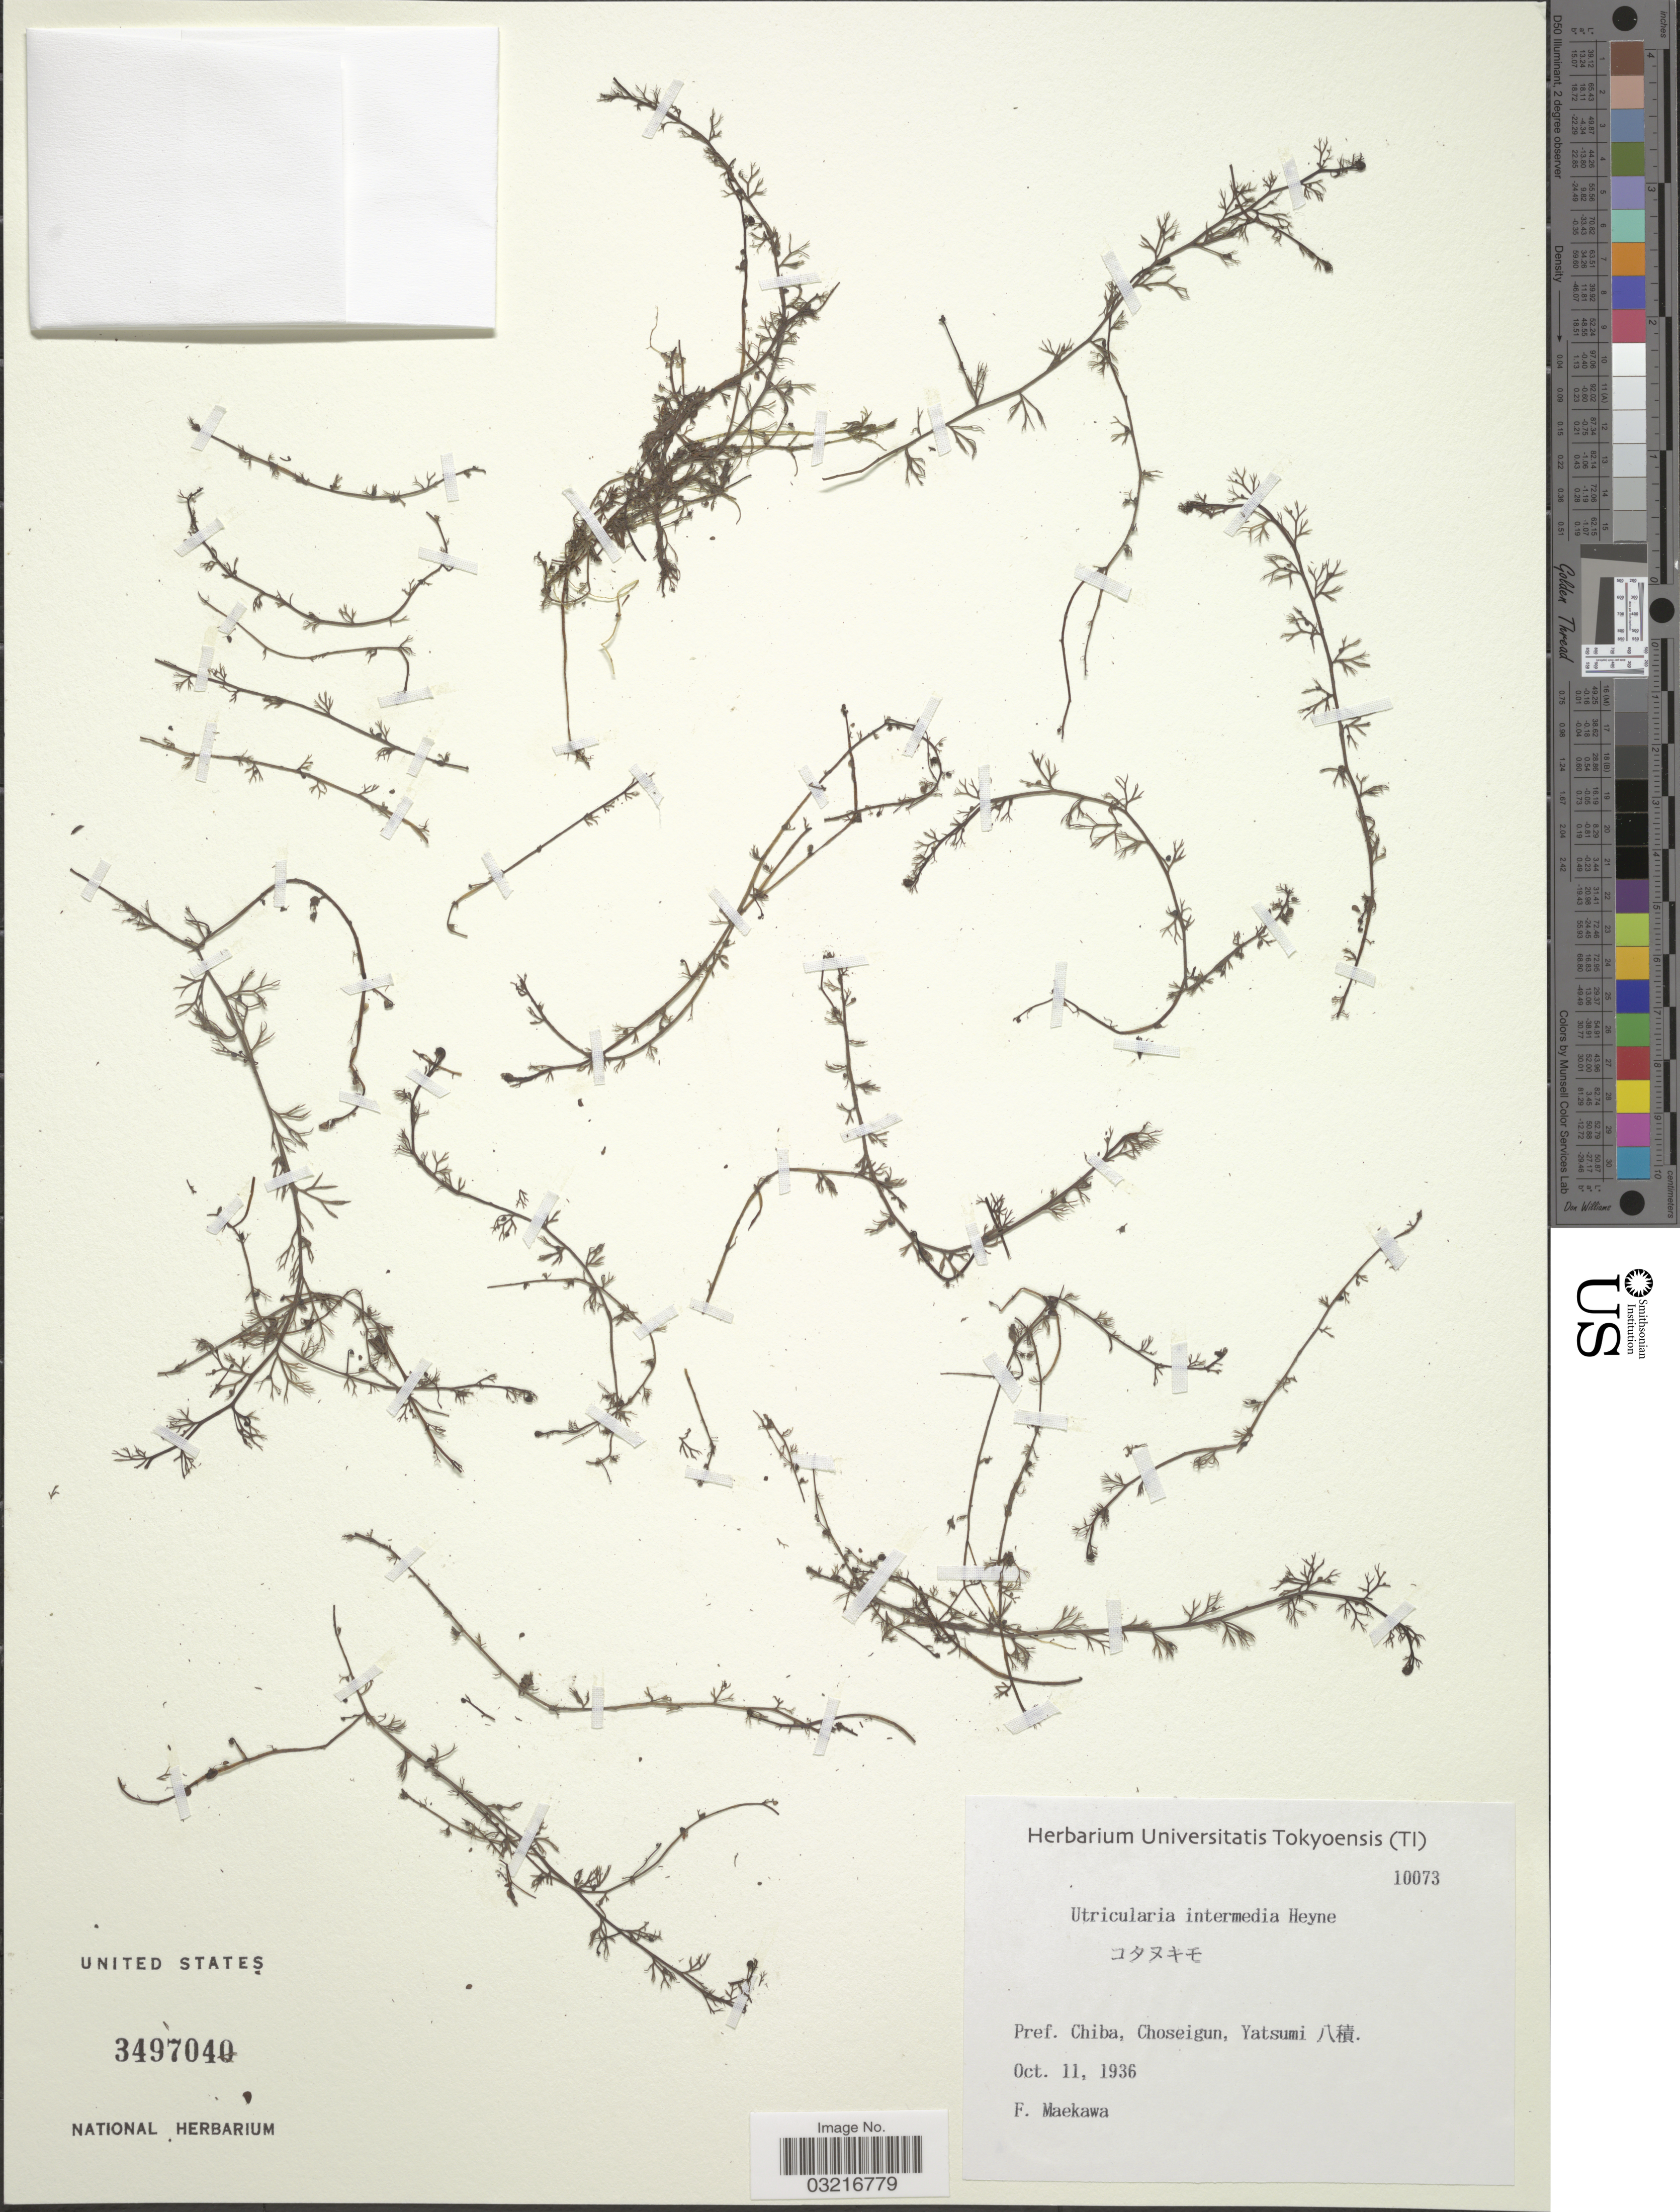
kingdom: Plantae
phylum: Tracheophyta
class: Magnoliopsida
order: Lamiales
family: Lentibulariaceae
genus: Utricularia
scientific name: Utricularia intermedia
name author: Hayne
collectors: F. Maekawa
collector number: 10073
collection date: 1936-10-11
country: Japan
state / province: Tiba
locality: Pref. Chiba, Choseigun, Yatsumi.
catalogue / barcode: US 3497040